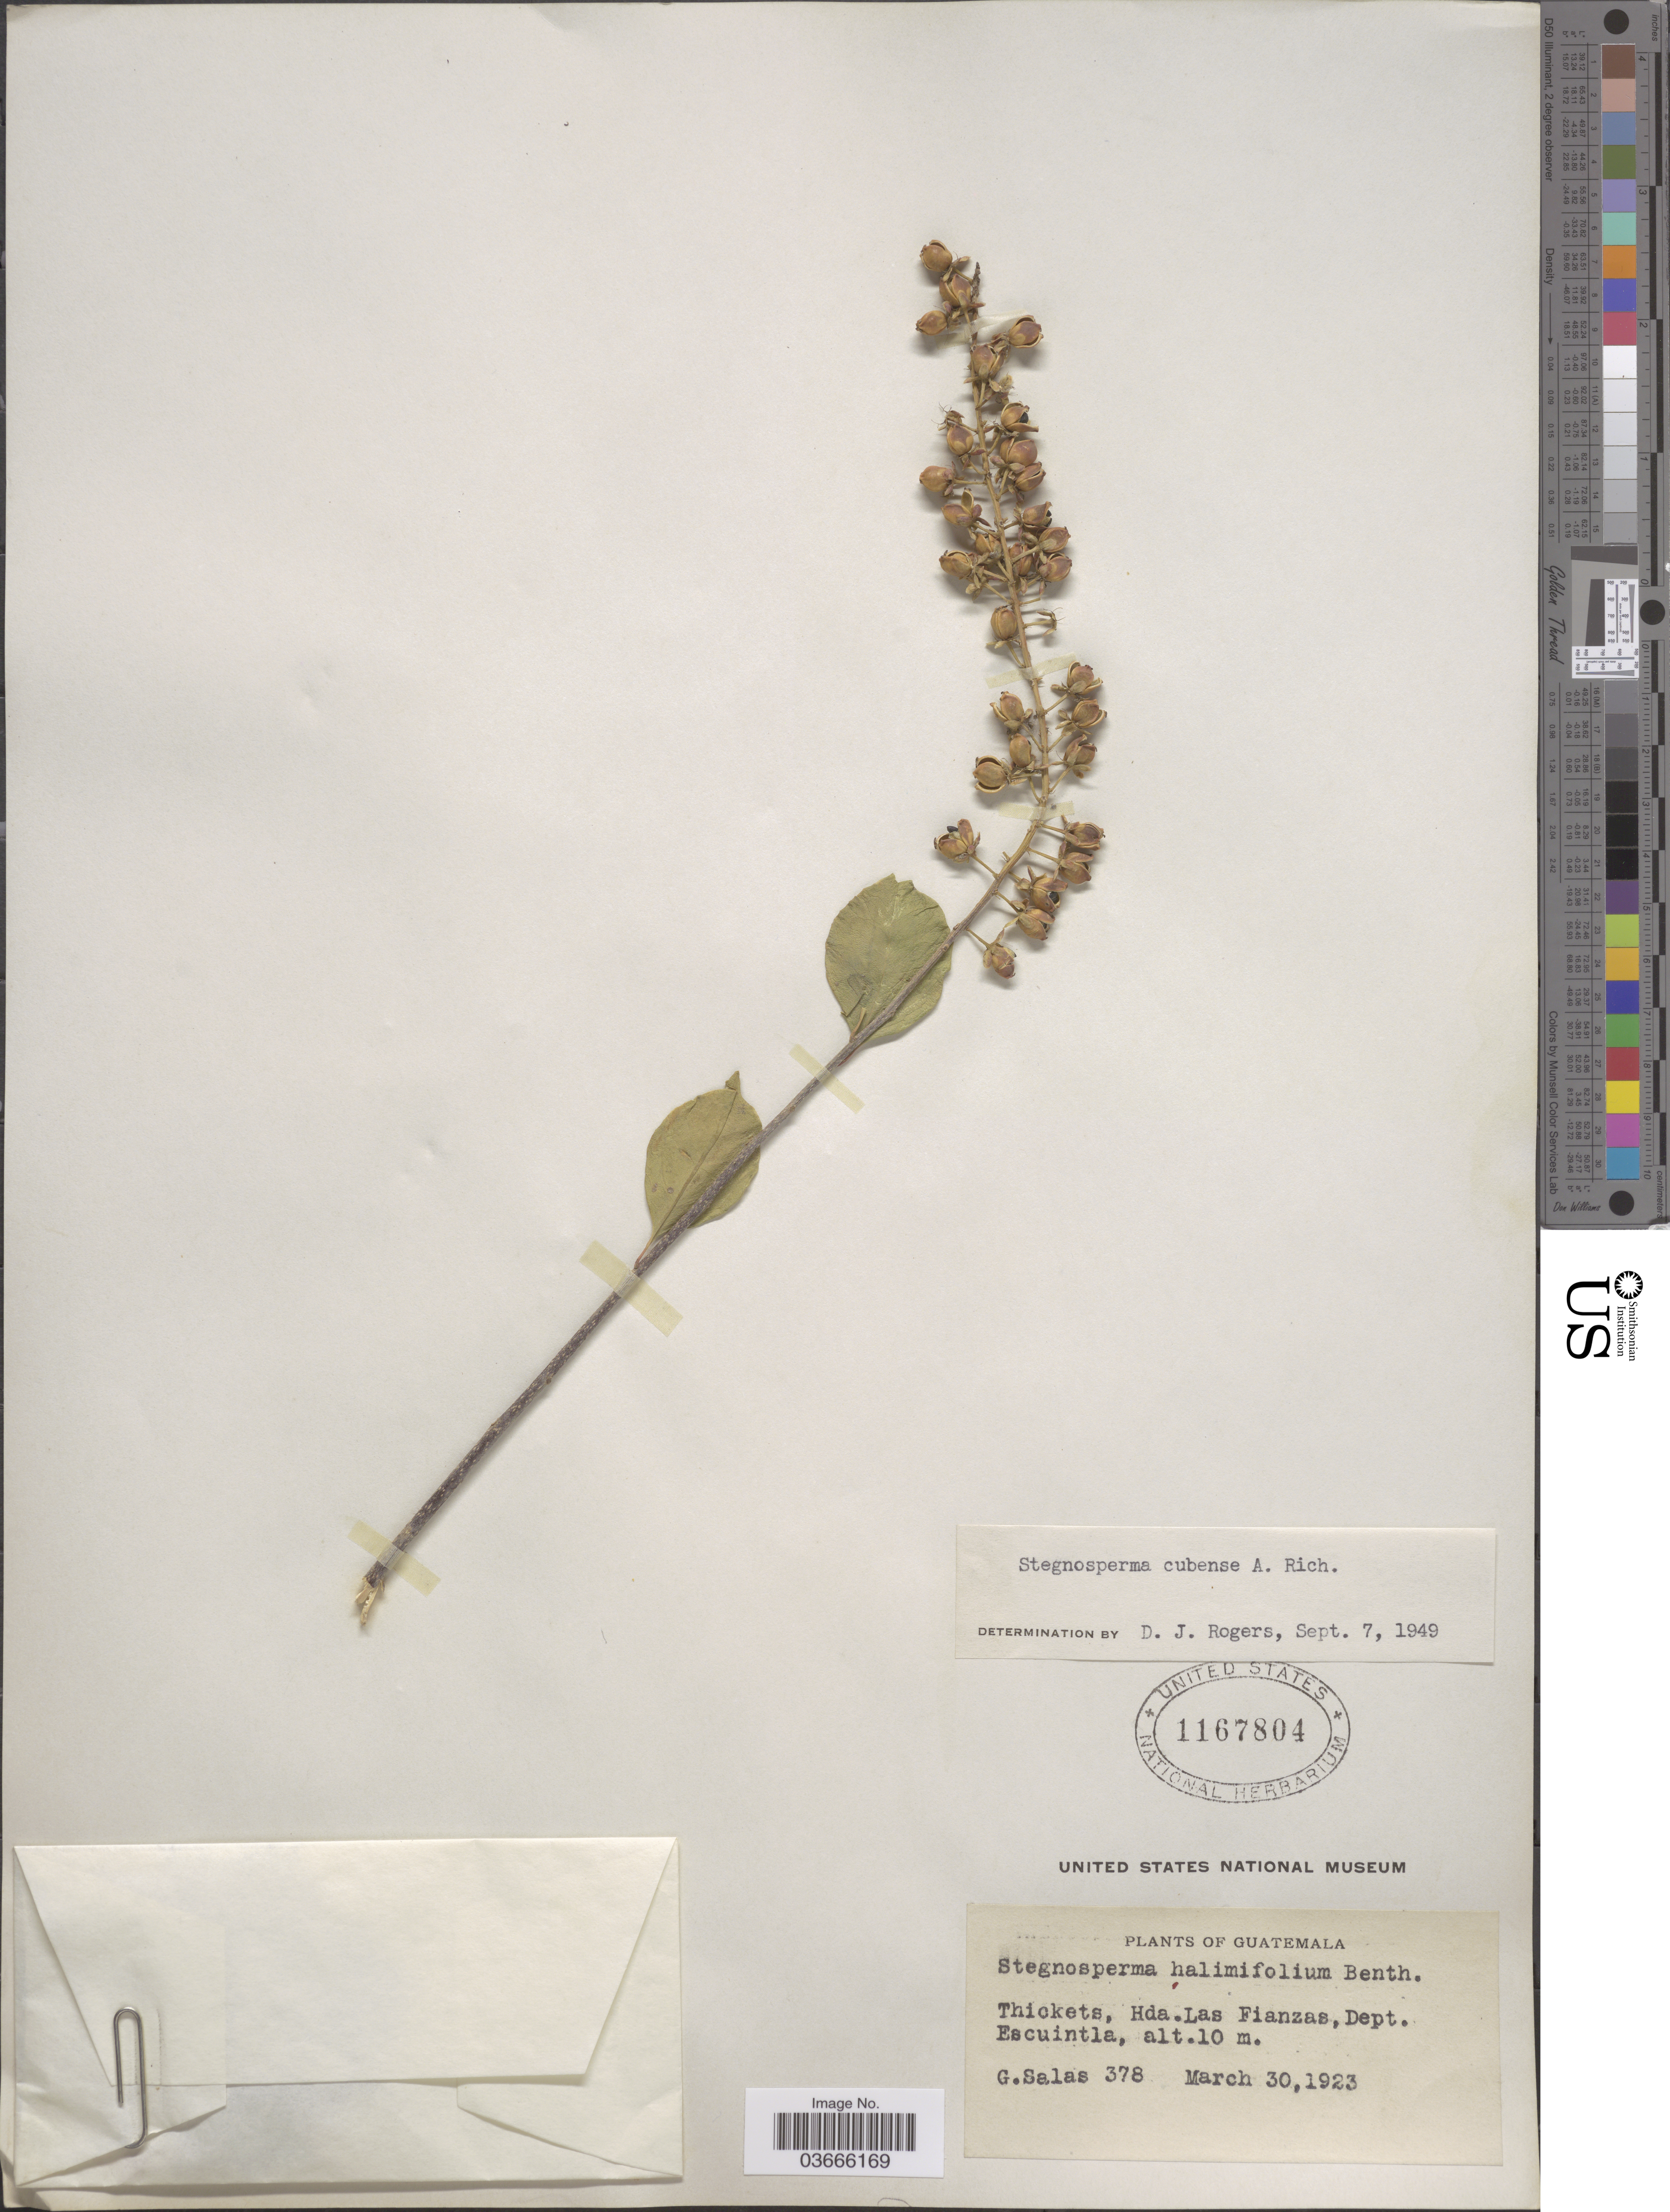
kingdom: Plantae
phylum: Tracheophyta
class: Magnoliopsida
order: Caryophyllales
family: Stegnospermataceae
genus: Stegnosperma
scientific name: Stegnosperma cubense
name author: A. Rich.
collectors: G. Salas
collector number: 378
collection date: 1923-03-30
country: Guatemala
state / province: Escuintla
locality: Hda. Las Fianzas, Dept. Escuintla.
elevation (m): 10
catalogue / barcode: US 1167804